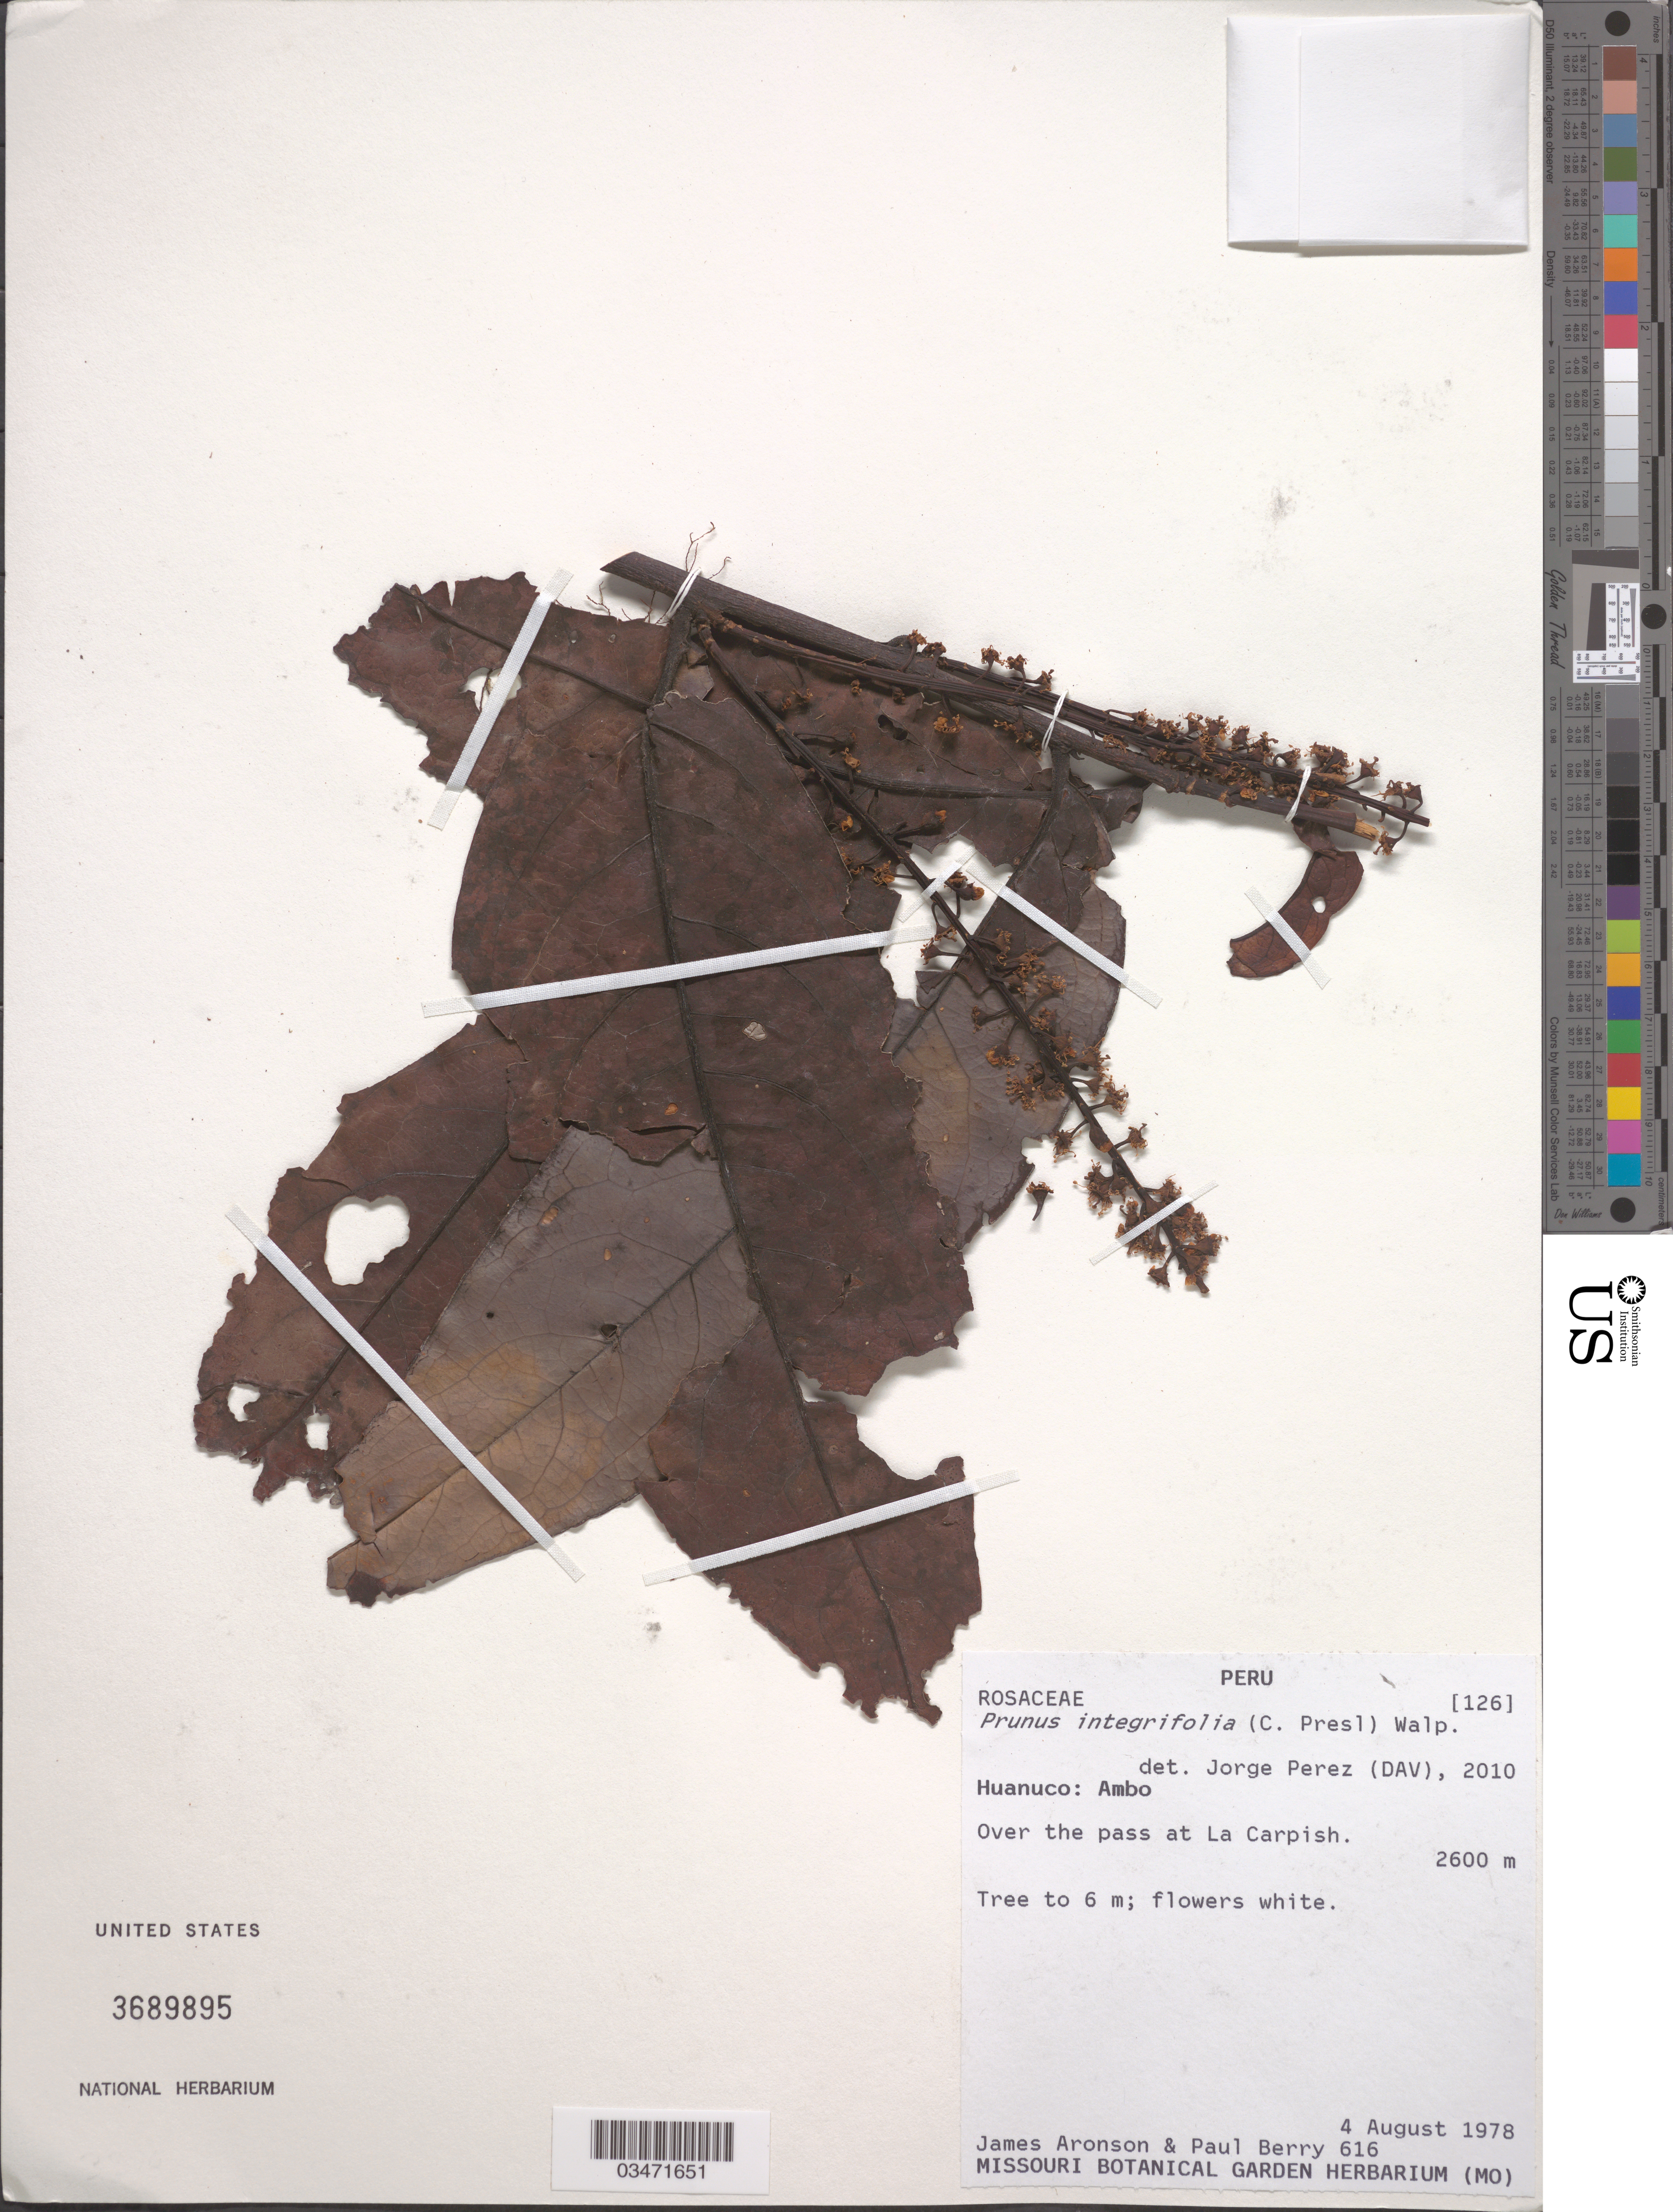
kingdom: Plantae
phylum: Tracheophyta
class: Magnoliopsida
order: Rosales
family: Rosaceae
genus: Prunus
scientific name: Prunus integrifolia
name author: (C. Presl) Walp.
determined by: Pérez-Zabala, Jorge A.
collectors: J. Aronson & P. E. Berry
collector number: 616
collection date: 1978-08-04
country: Peru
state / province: Huánuco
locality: Ambo, over the pass at La Carpish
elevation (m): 2600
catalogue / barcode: US 3689895